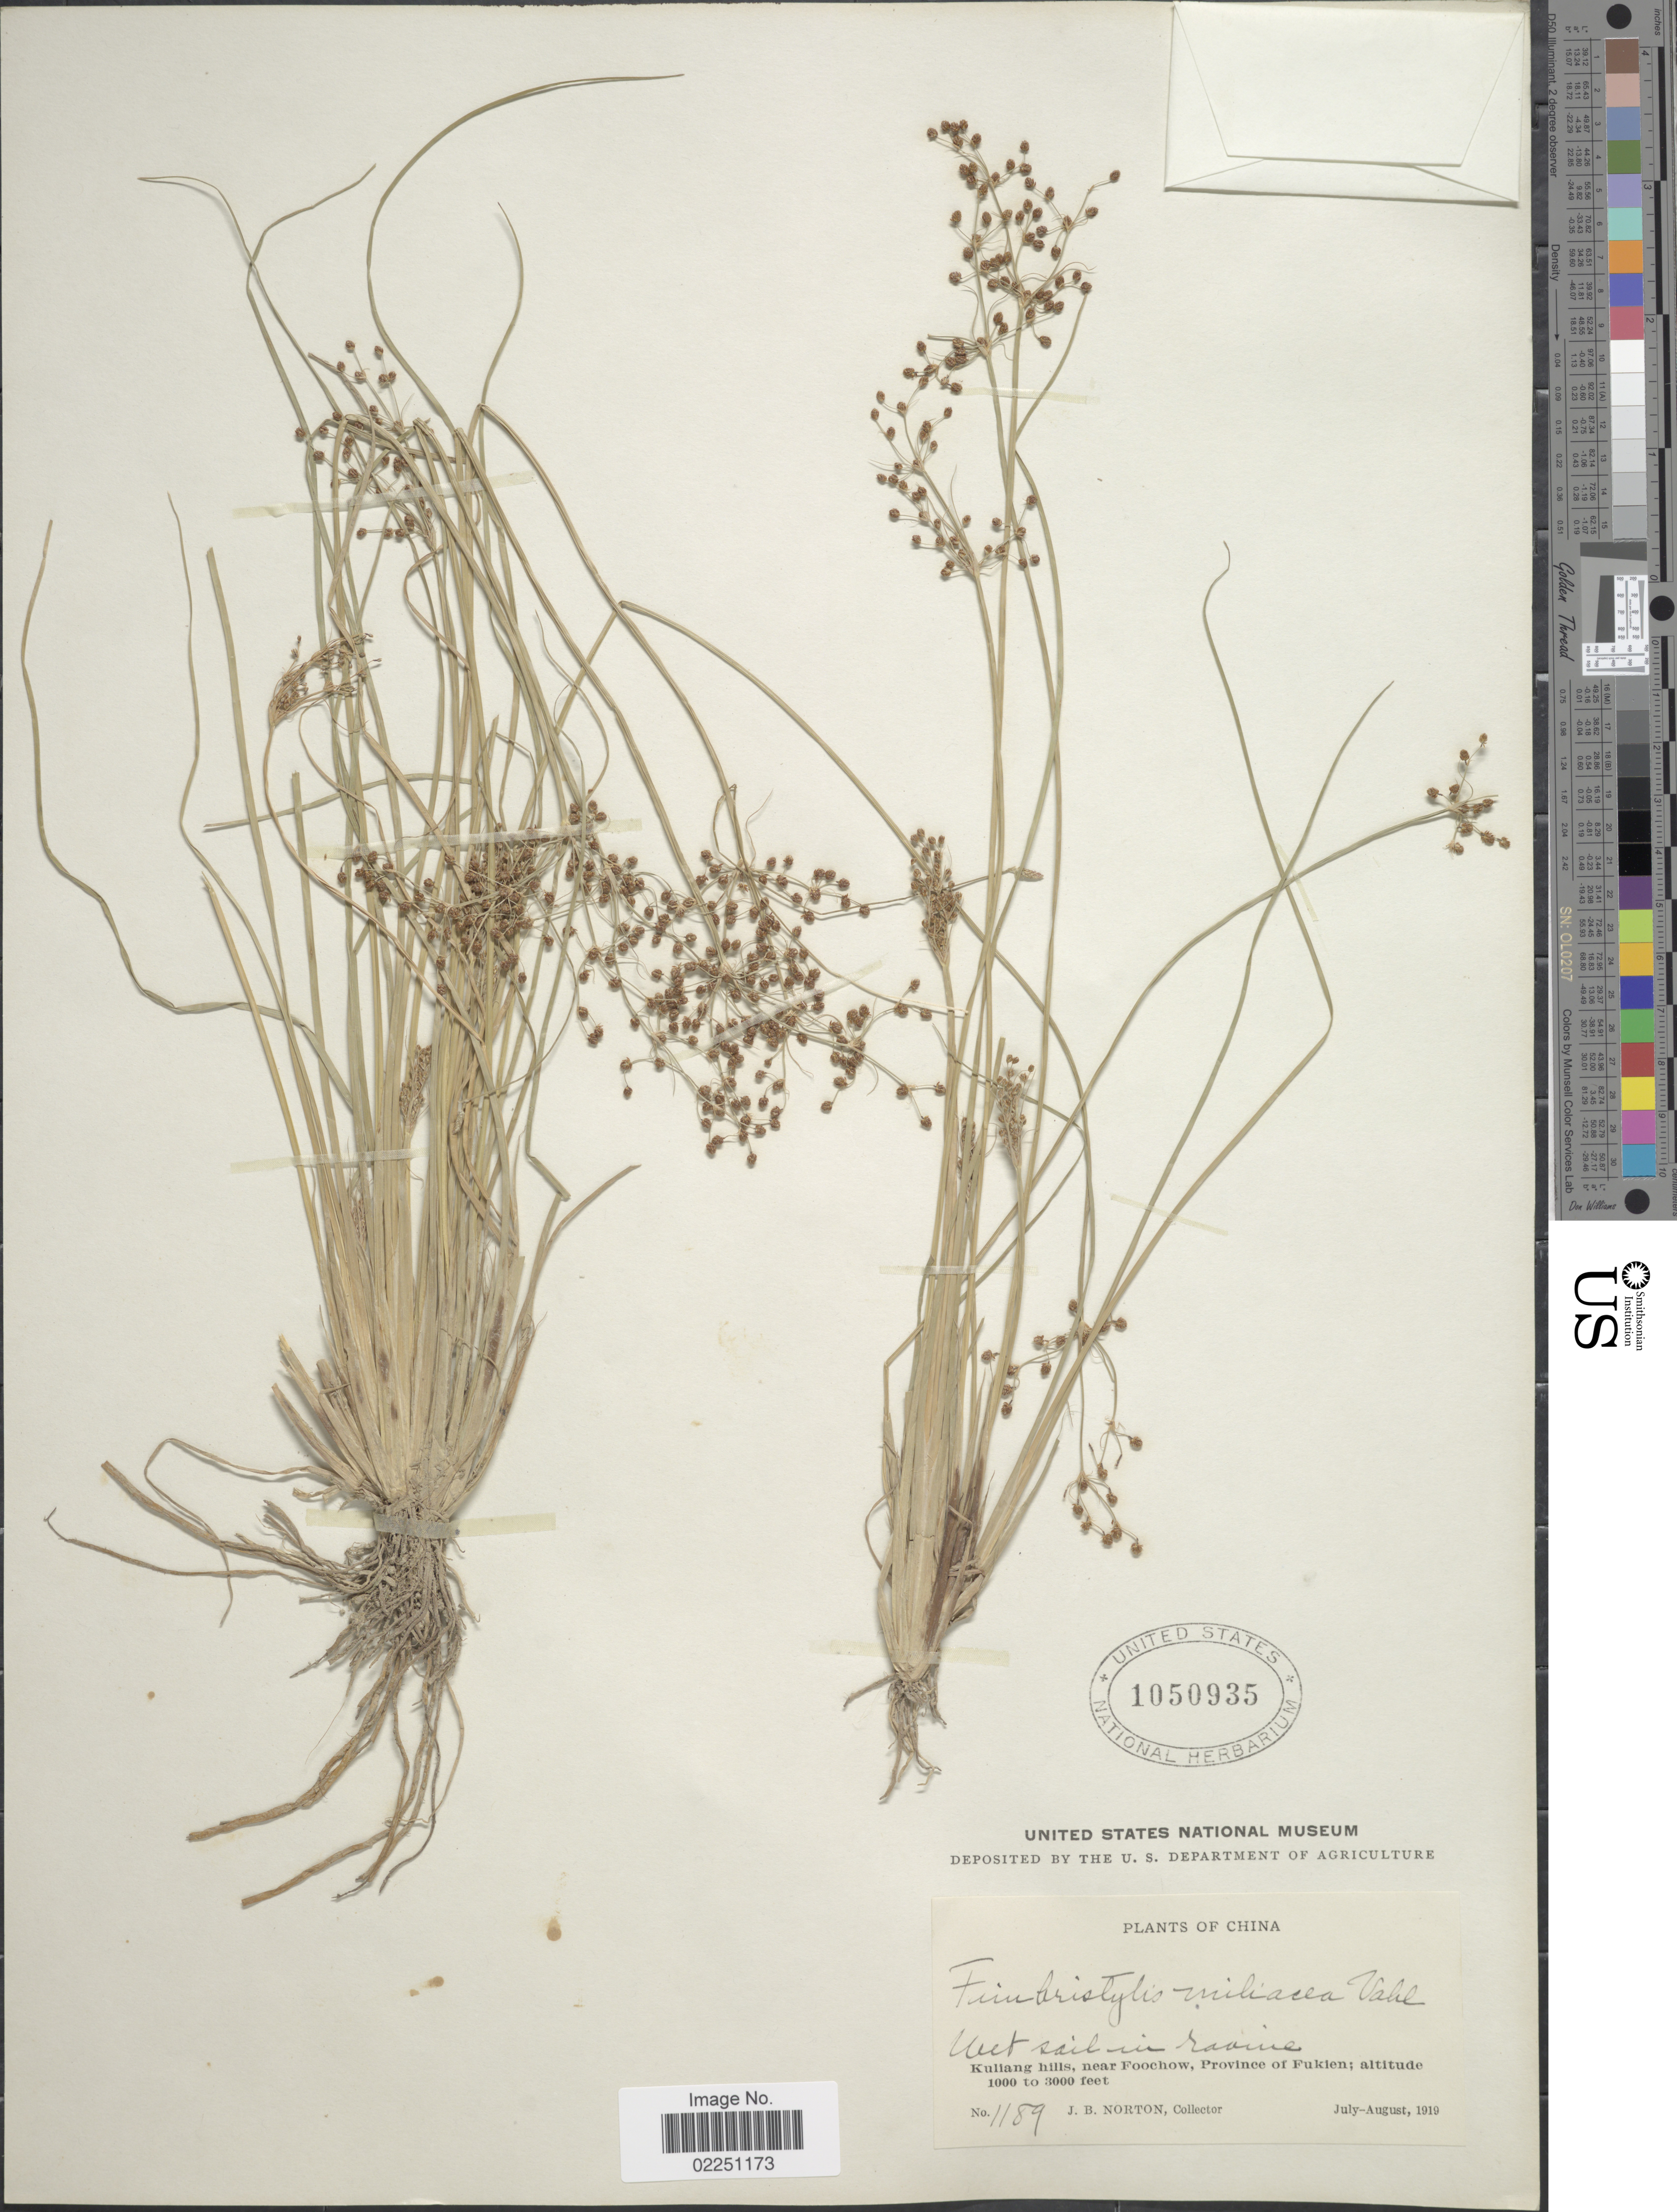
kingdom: Plantae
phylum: Tracheophyta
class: Liliopsida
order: Poales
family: Cyperaceae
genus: Fimbristylis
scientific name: Fimbristylis littoralis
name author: Gaudich.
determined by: Strong, M. T., (US), Smithsonian Institution - National Museum of Natural History (UNITED STATES)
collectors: J. B. Norton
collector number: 1189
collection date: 1919-07/1919-08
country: China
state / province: Fujian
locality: Kulian hills, near Foochow, Province of Fukien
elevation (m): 305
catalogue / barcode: US 1050935